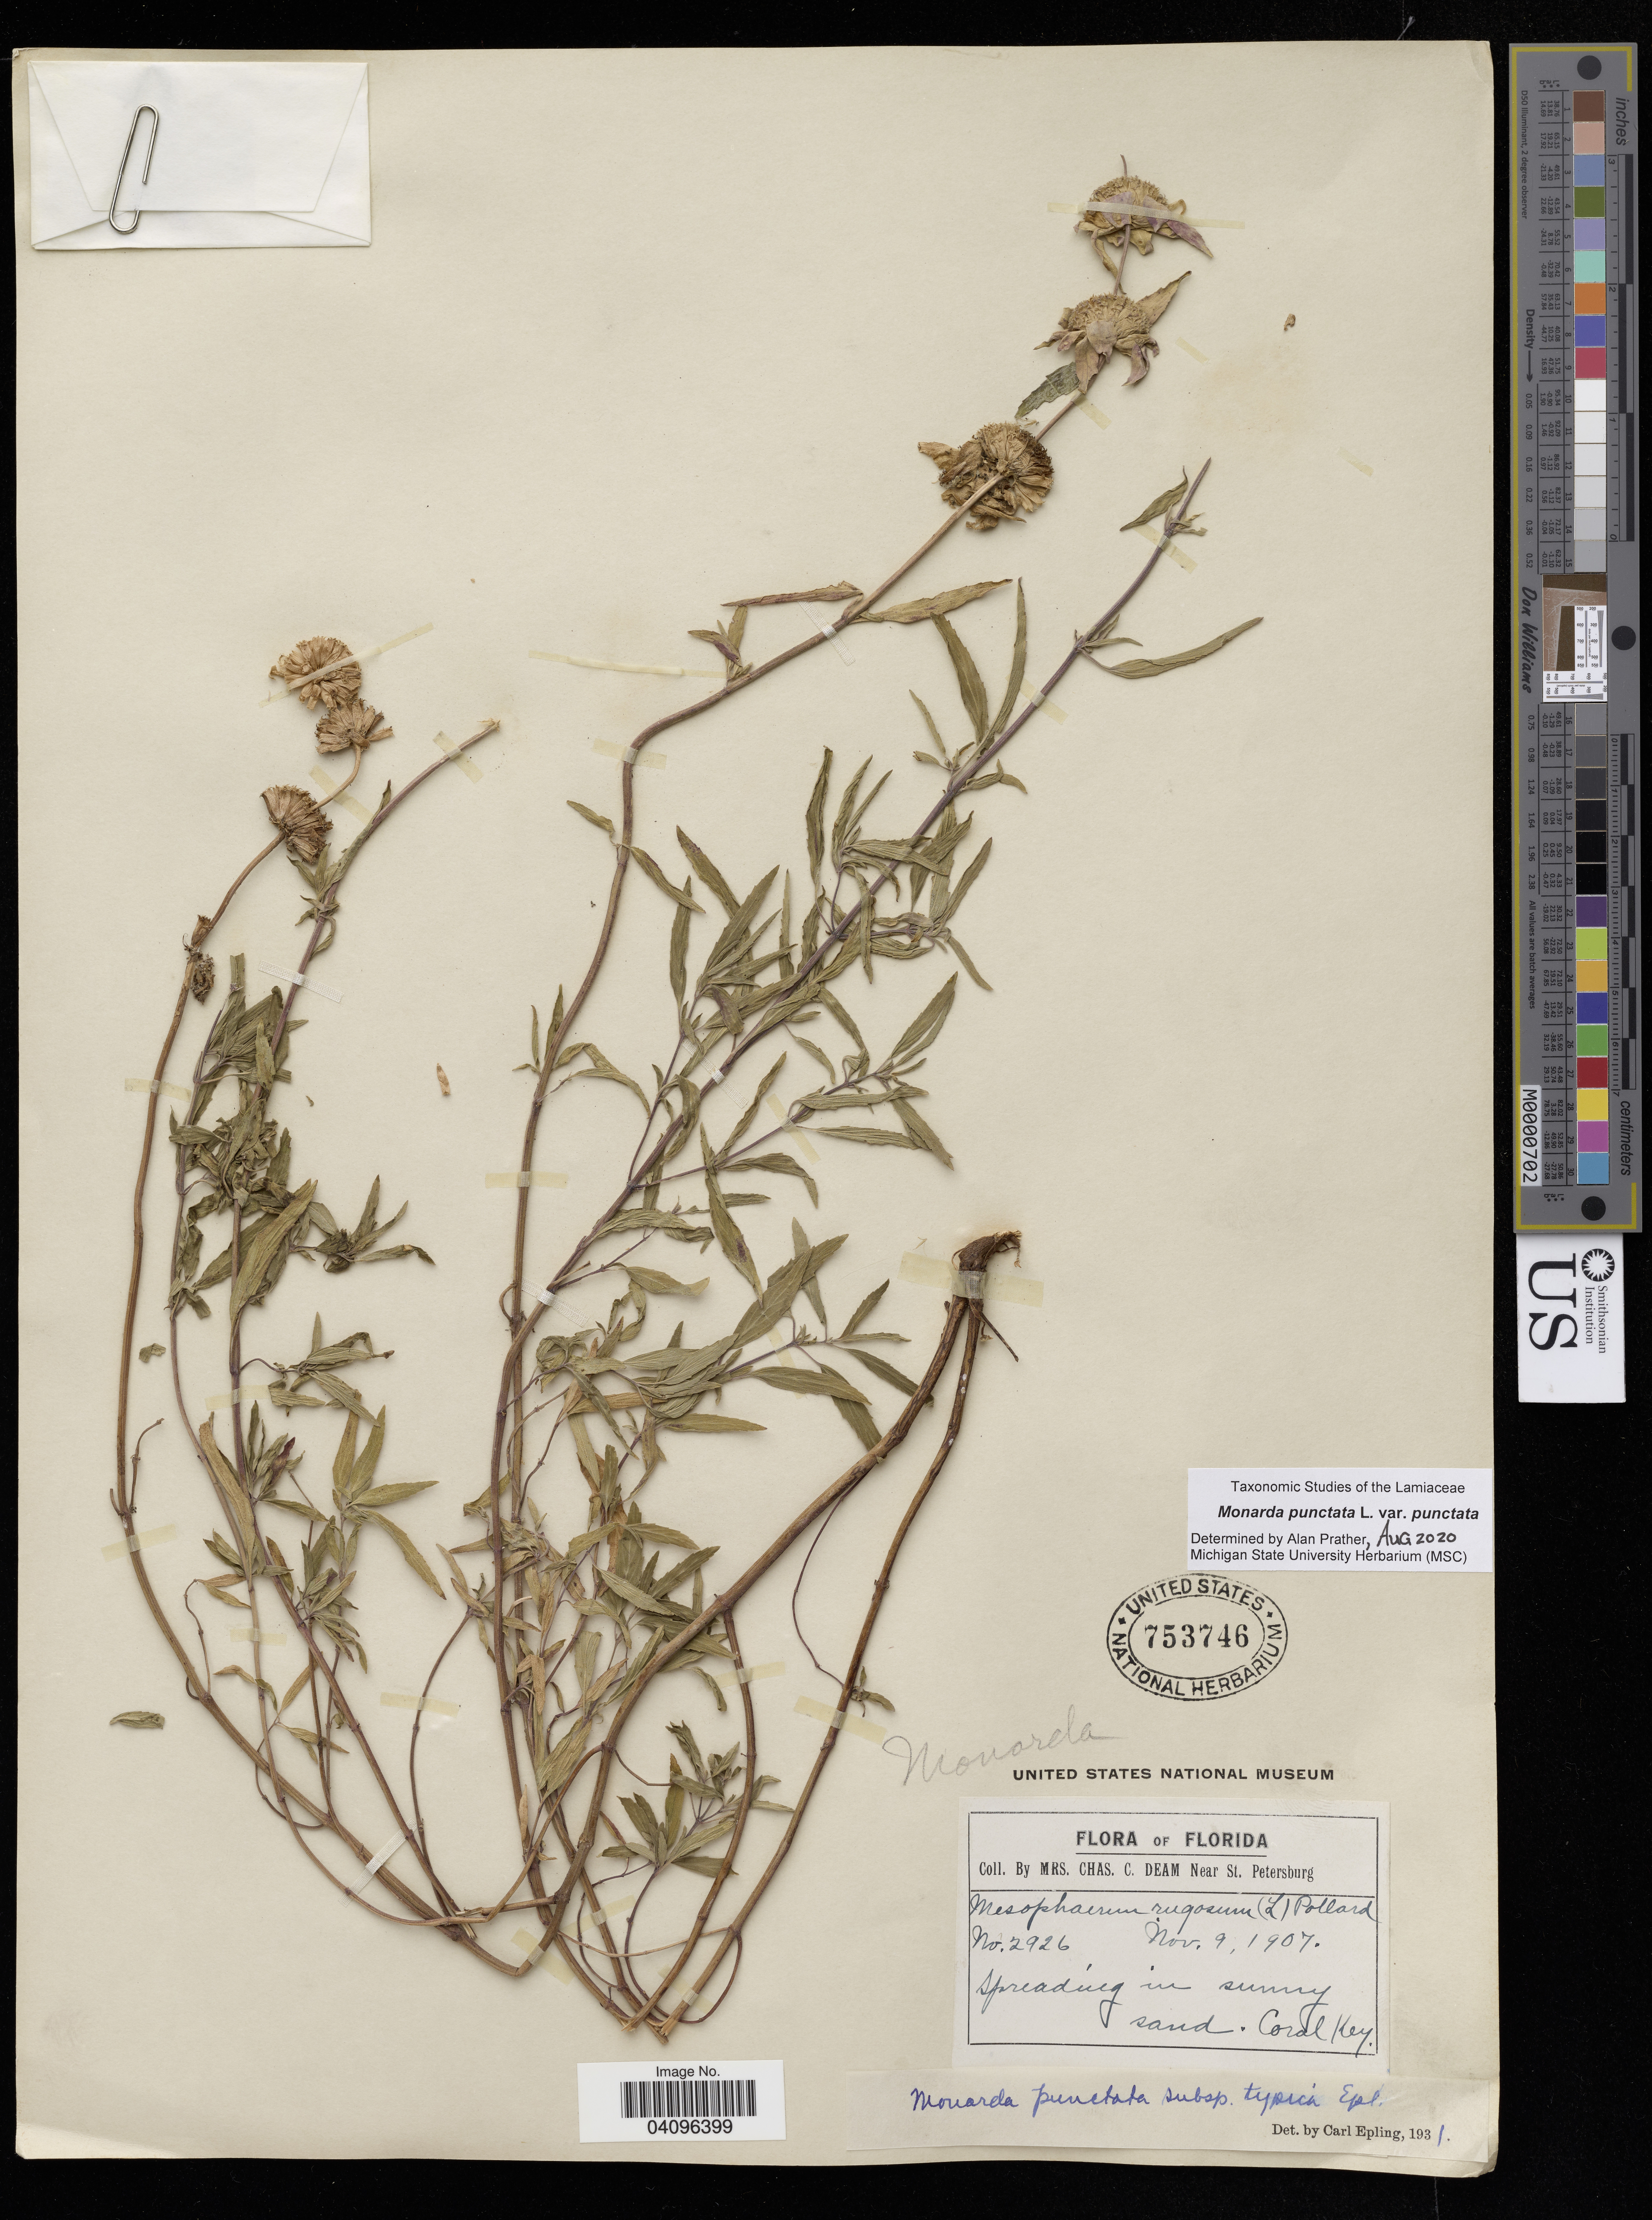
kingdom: Plantae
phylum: Tracheophyta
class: Magnoliopsida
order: Lamiales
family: Lamiaceae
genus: Monarda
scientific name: Monarda punctata var. punctata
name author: L.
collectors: C. C. Deam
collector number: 2926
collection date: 1907-11-09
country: United States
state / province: Florida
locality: Spreading in sunny sand, Coral Key.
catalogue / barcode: US 753746